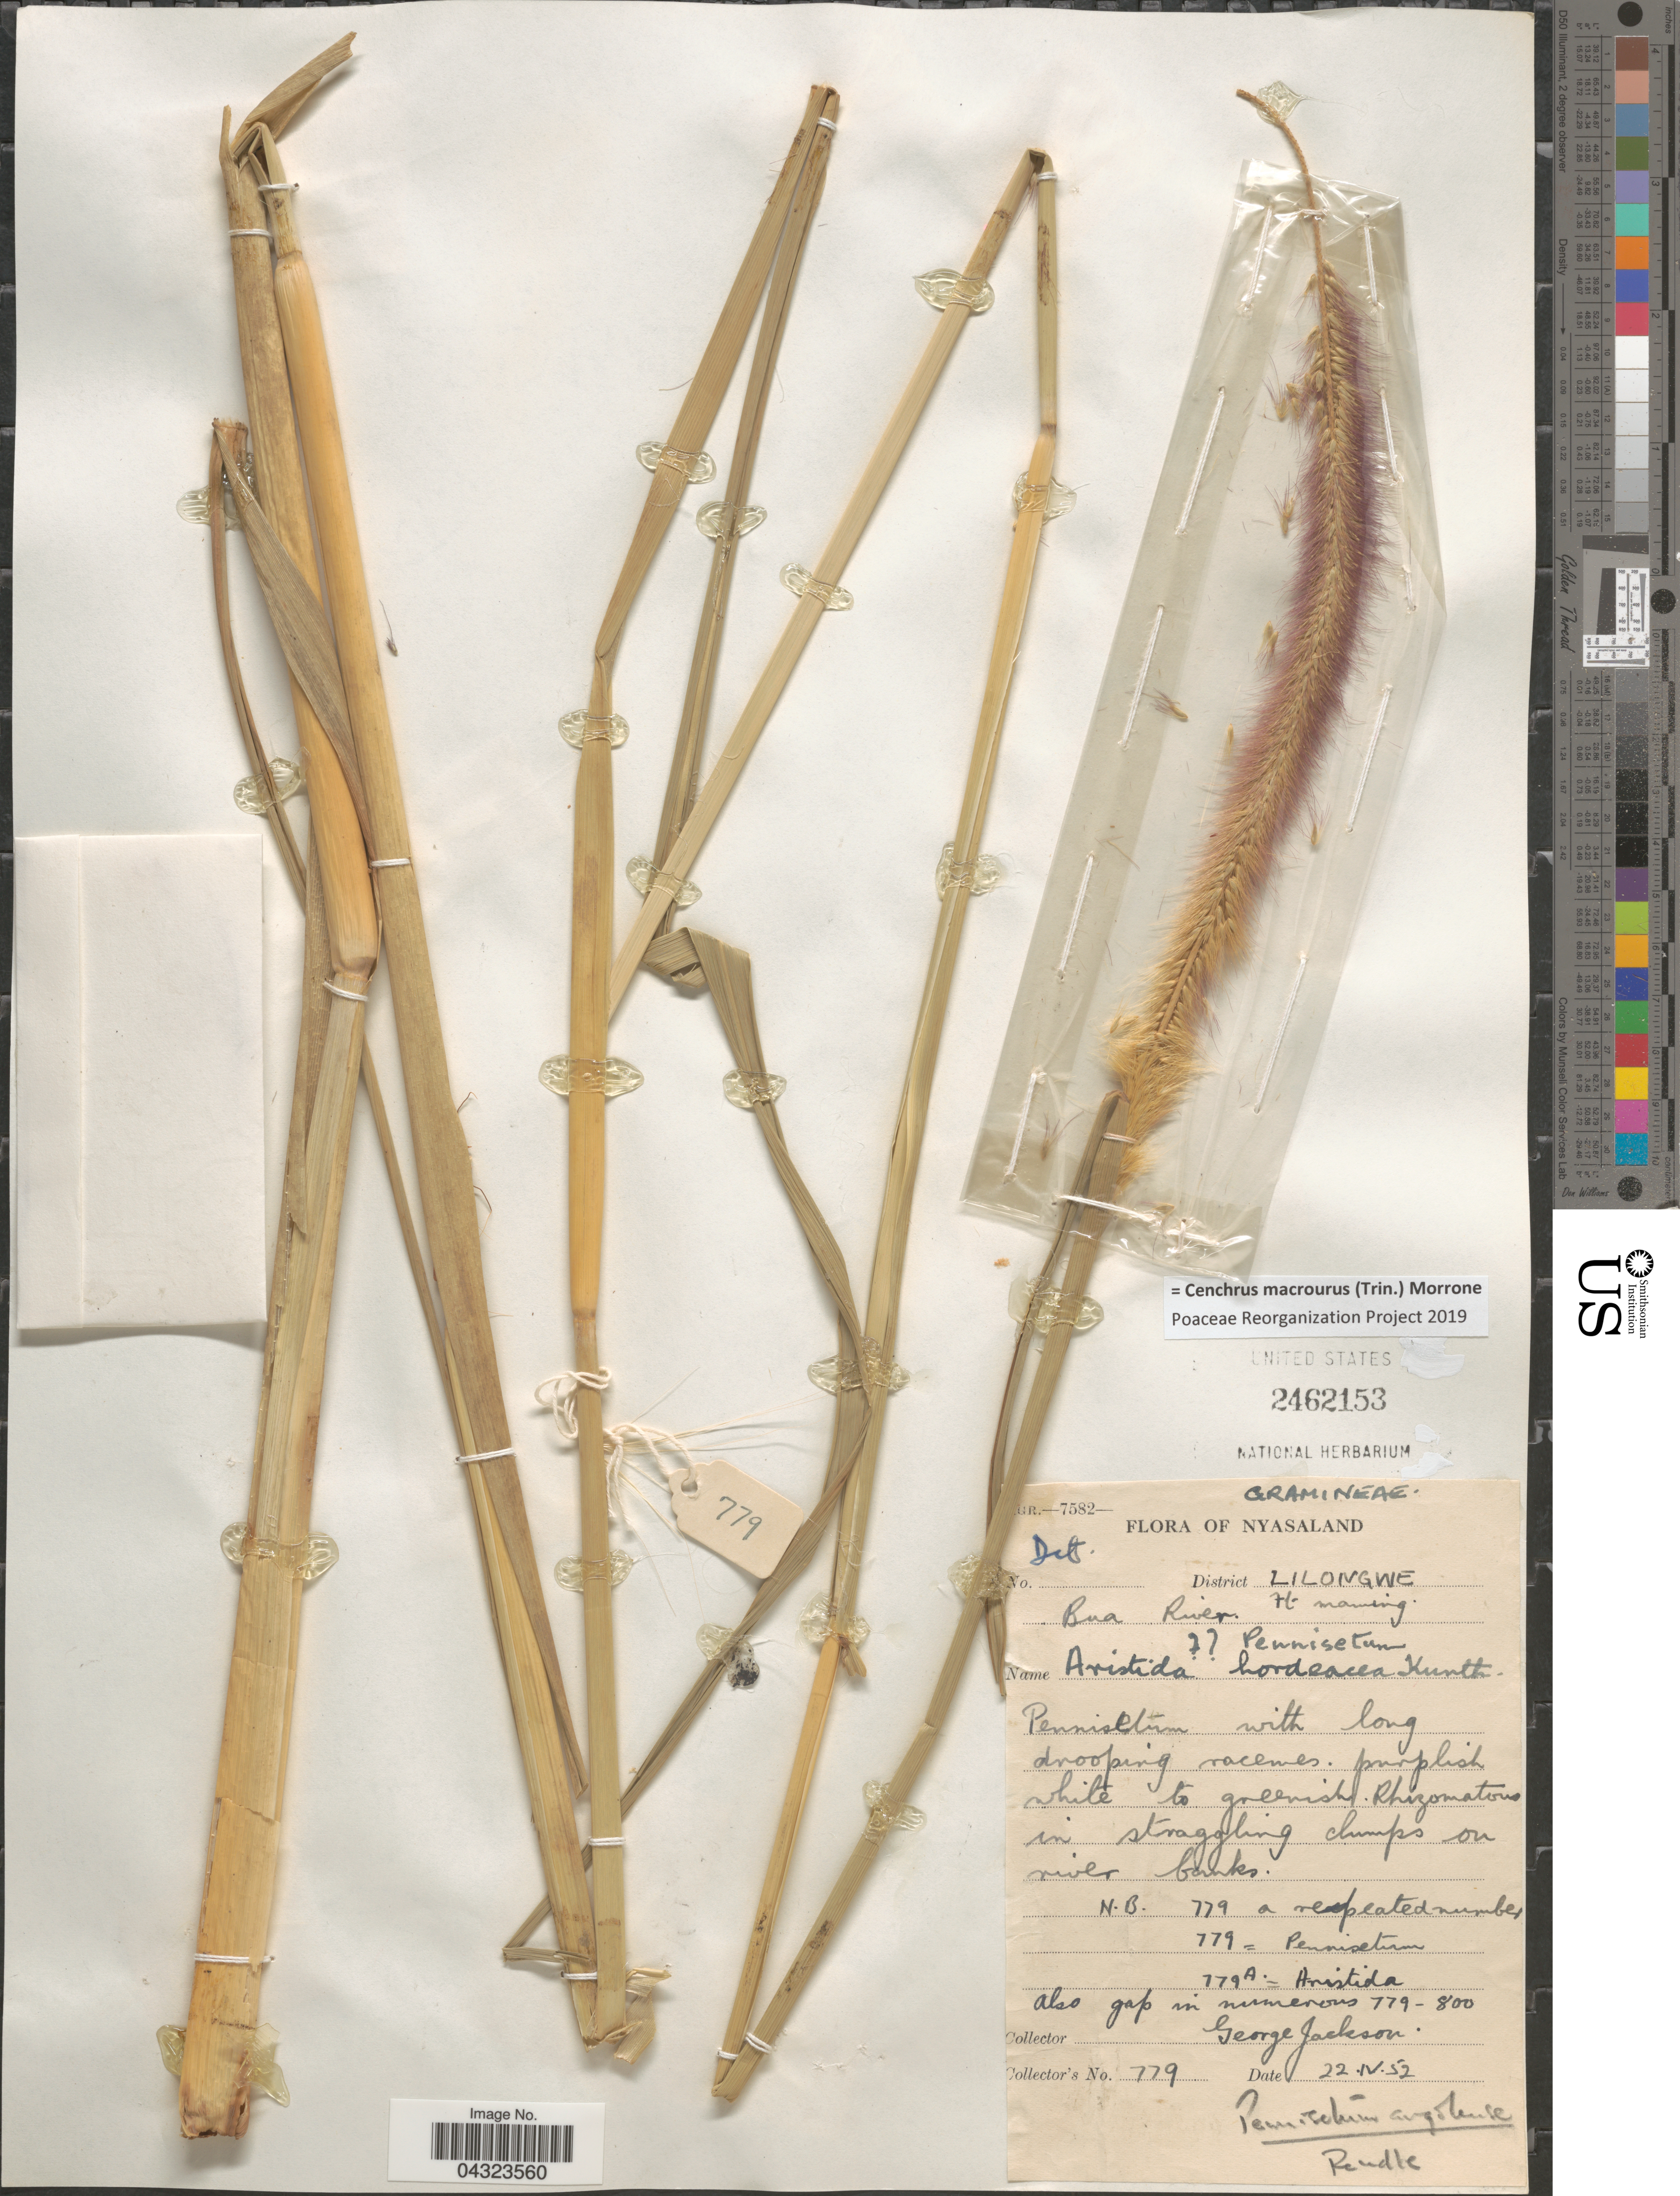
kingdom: Plantae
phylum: Tracheophyta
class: Liliopsida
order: Poales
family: Poaceae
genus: Cenchrus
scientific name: Cenchrus macrourus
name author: (Trin.) Morrone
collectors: G. Jackson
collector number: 779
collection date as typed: Transcribed d/m/y: 22/4/52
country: Malawi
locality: Nyasaland. District Lilongwe. Bua River. Ft. Mauling [interpreted].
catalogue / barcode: US 2462153